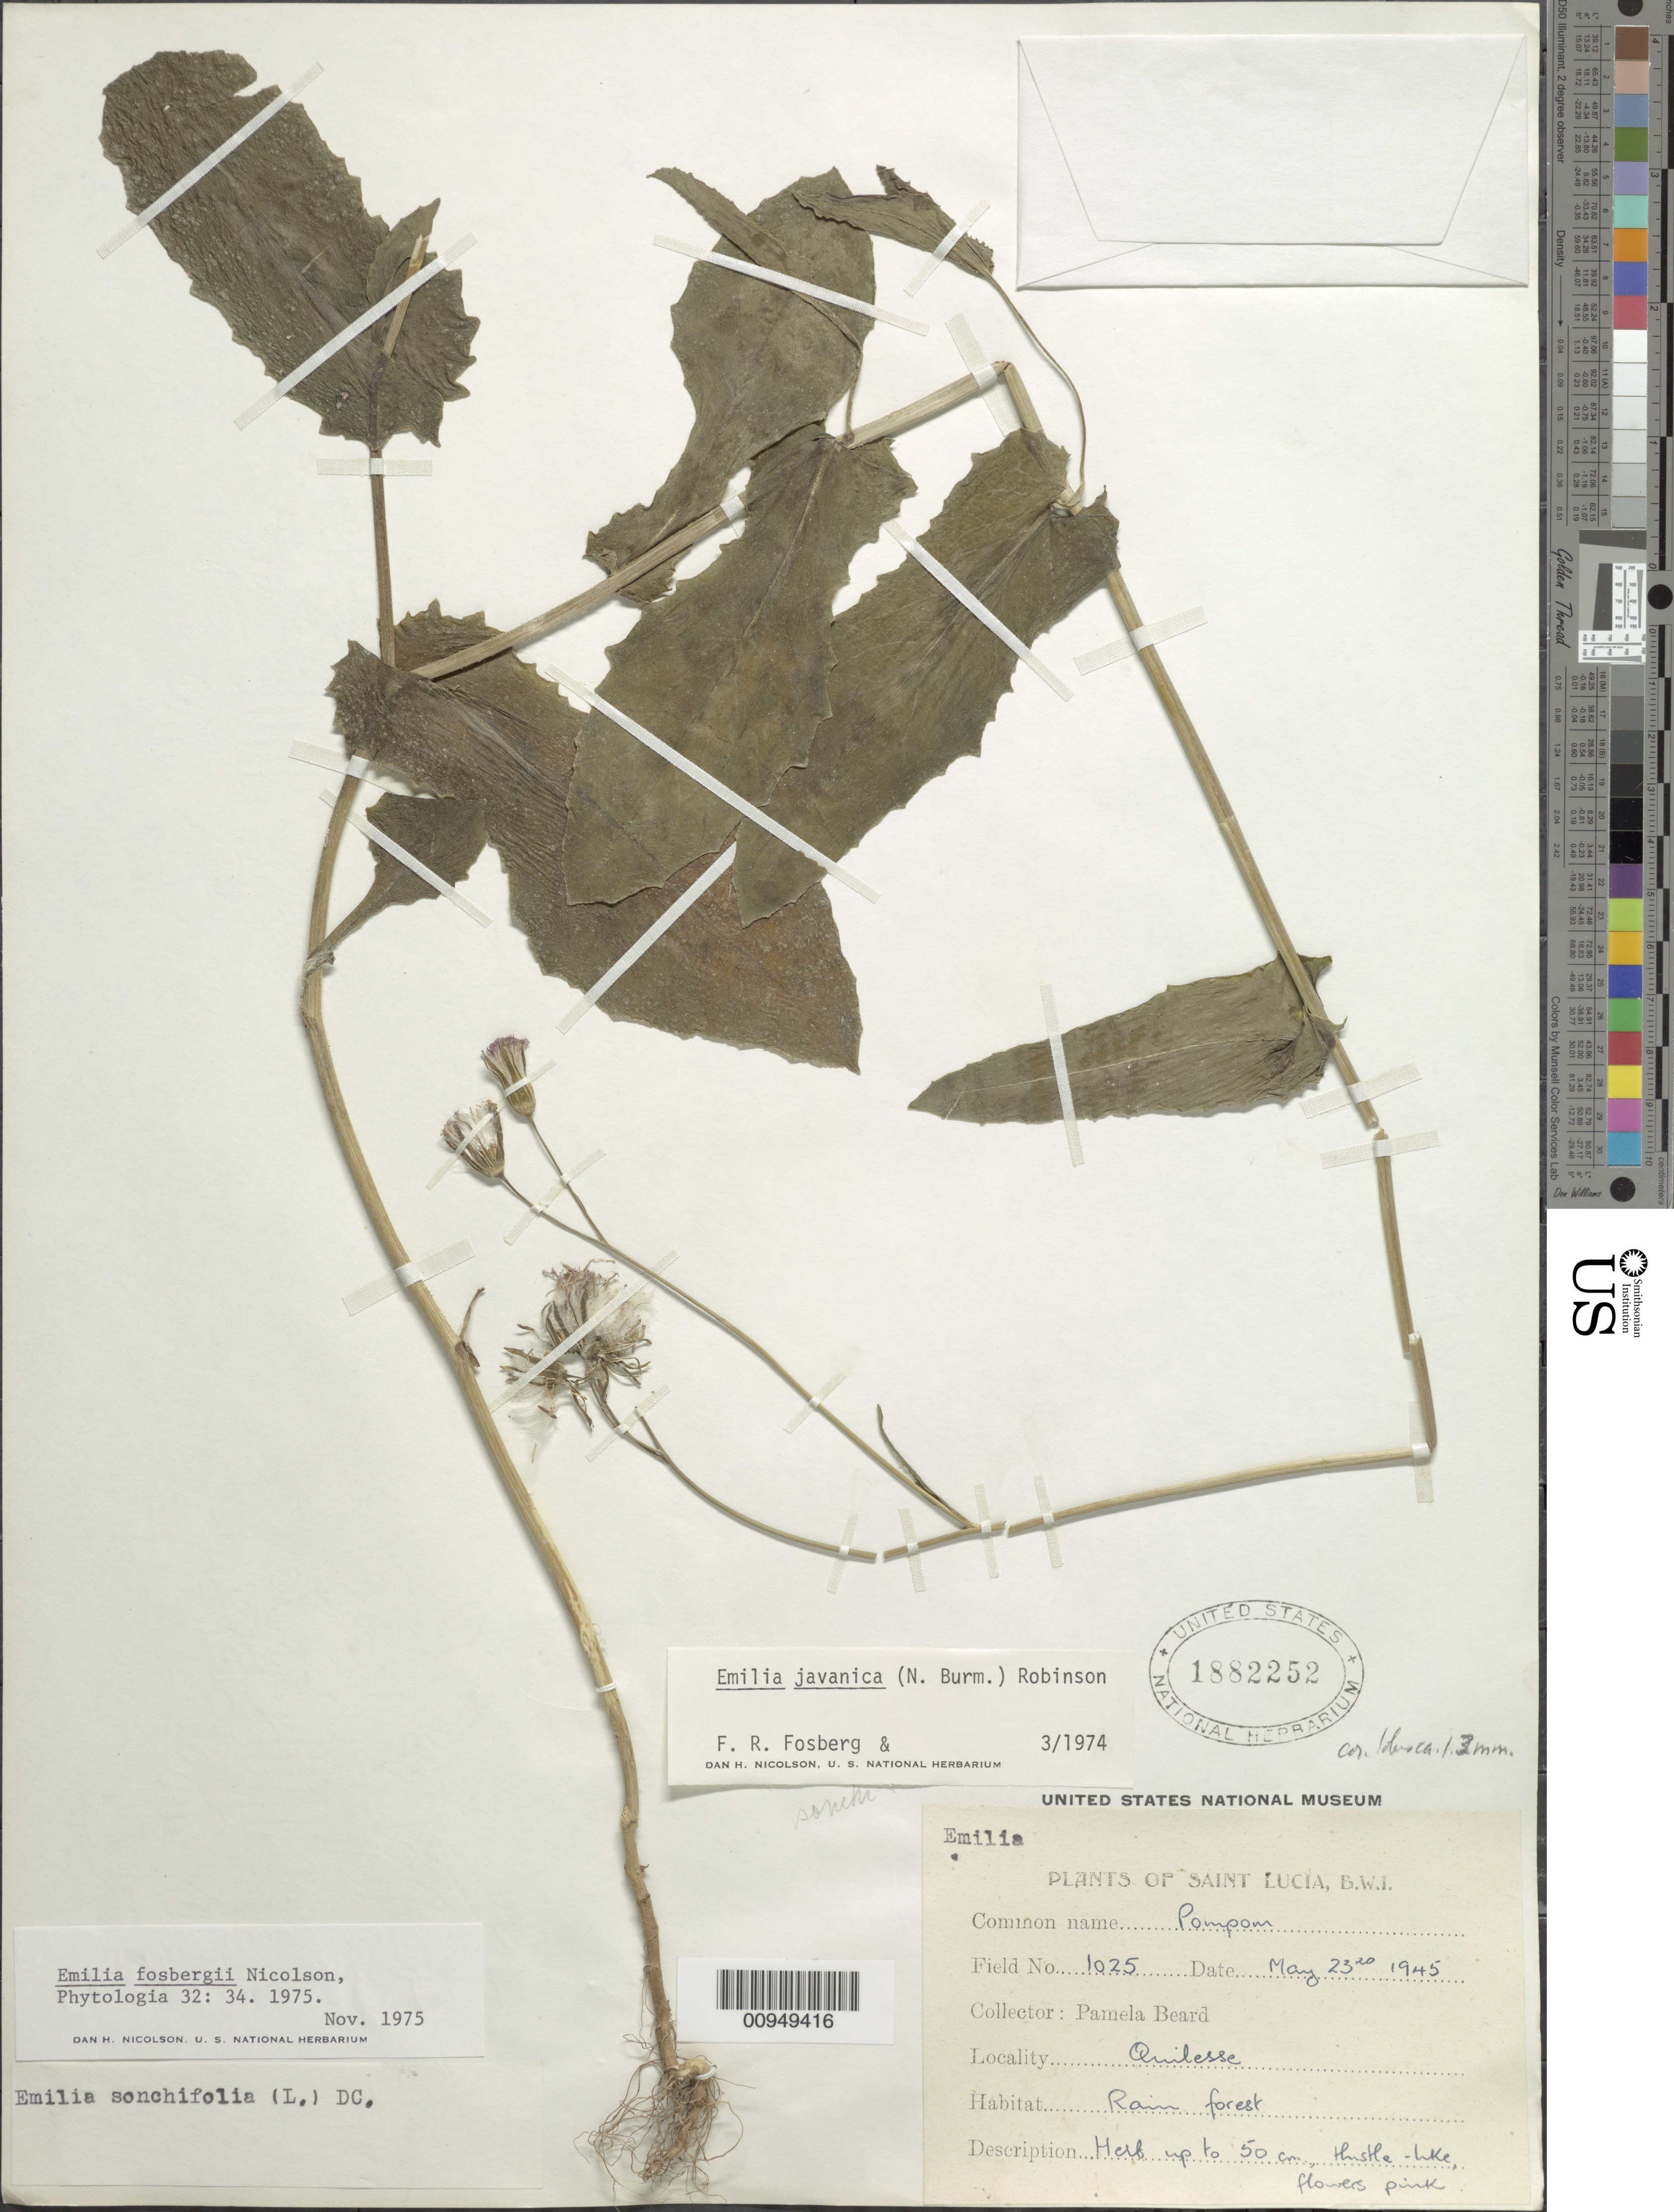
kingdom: Plantae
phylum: Tracheophyta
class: Magnoliopsida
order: Asterales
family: Asteraceae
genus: Emilia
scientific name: Emilia fosbergii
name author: Nicolson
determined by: Nicolson, Dan H.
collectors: P. Beard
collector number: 1025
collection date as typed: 23 May 1945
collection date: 1945-05-23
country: St. Lucia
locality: Quilesse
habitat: Rainforest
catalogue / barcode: US 1882252